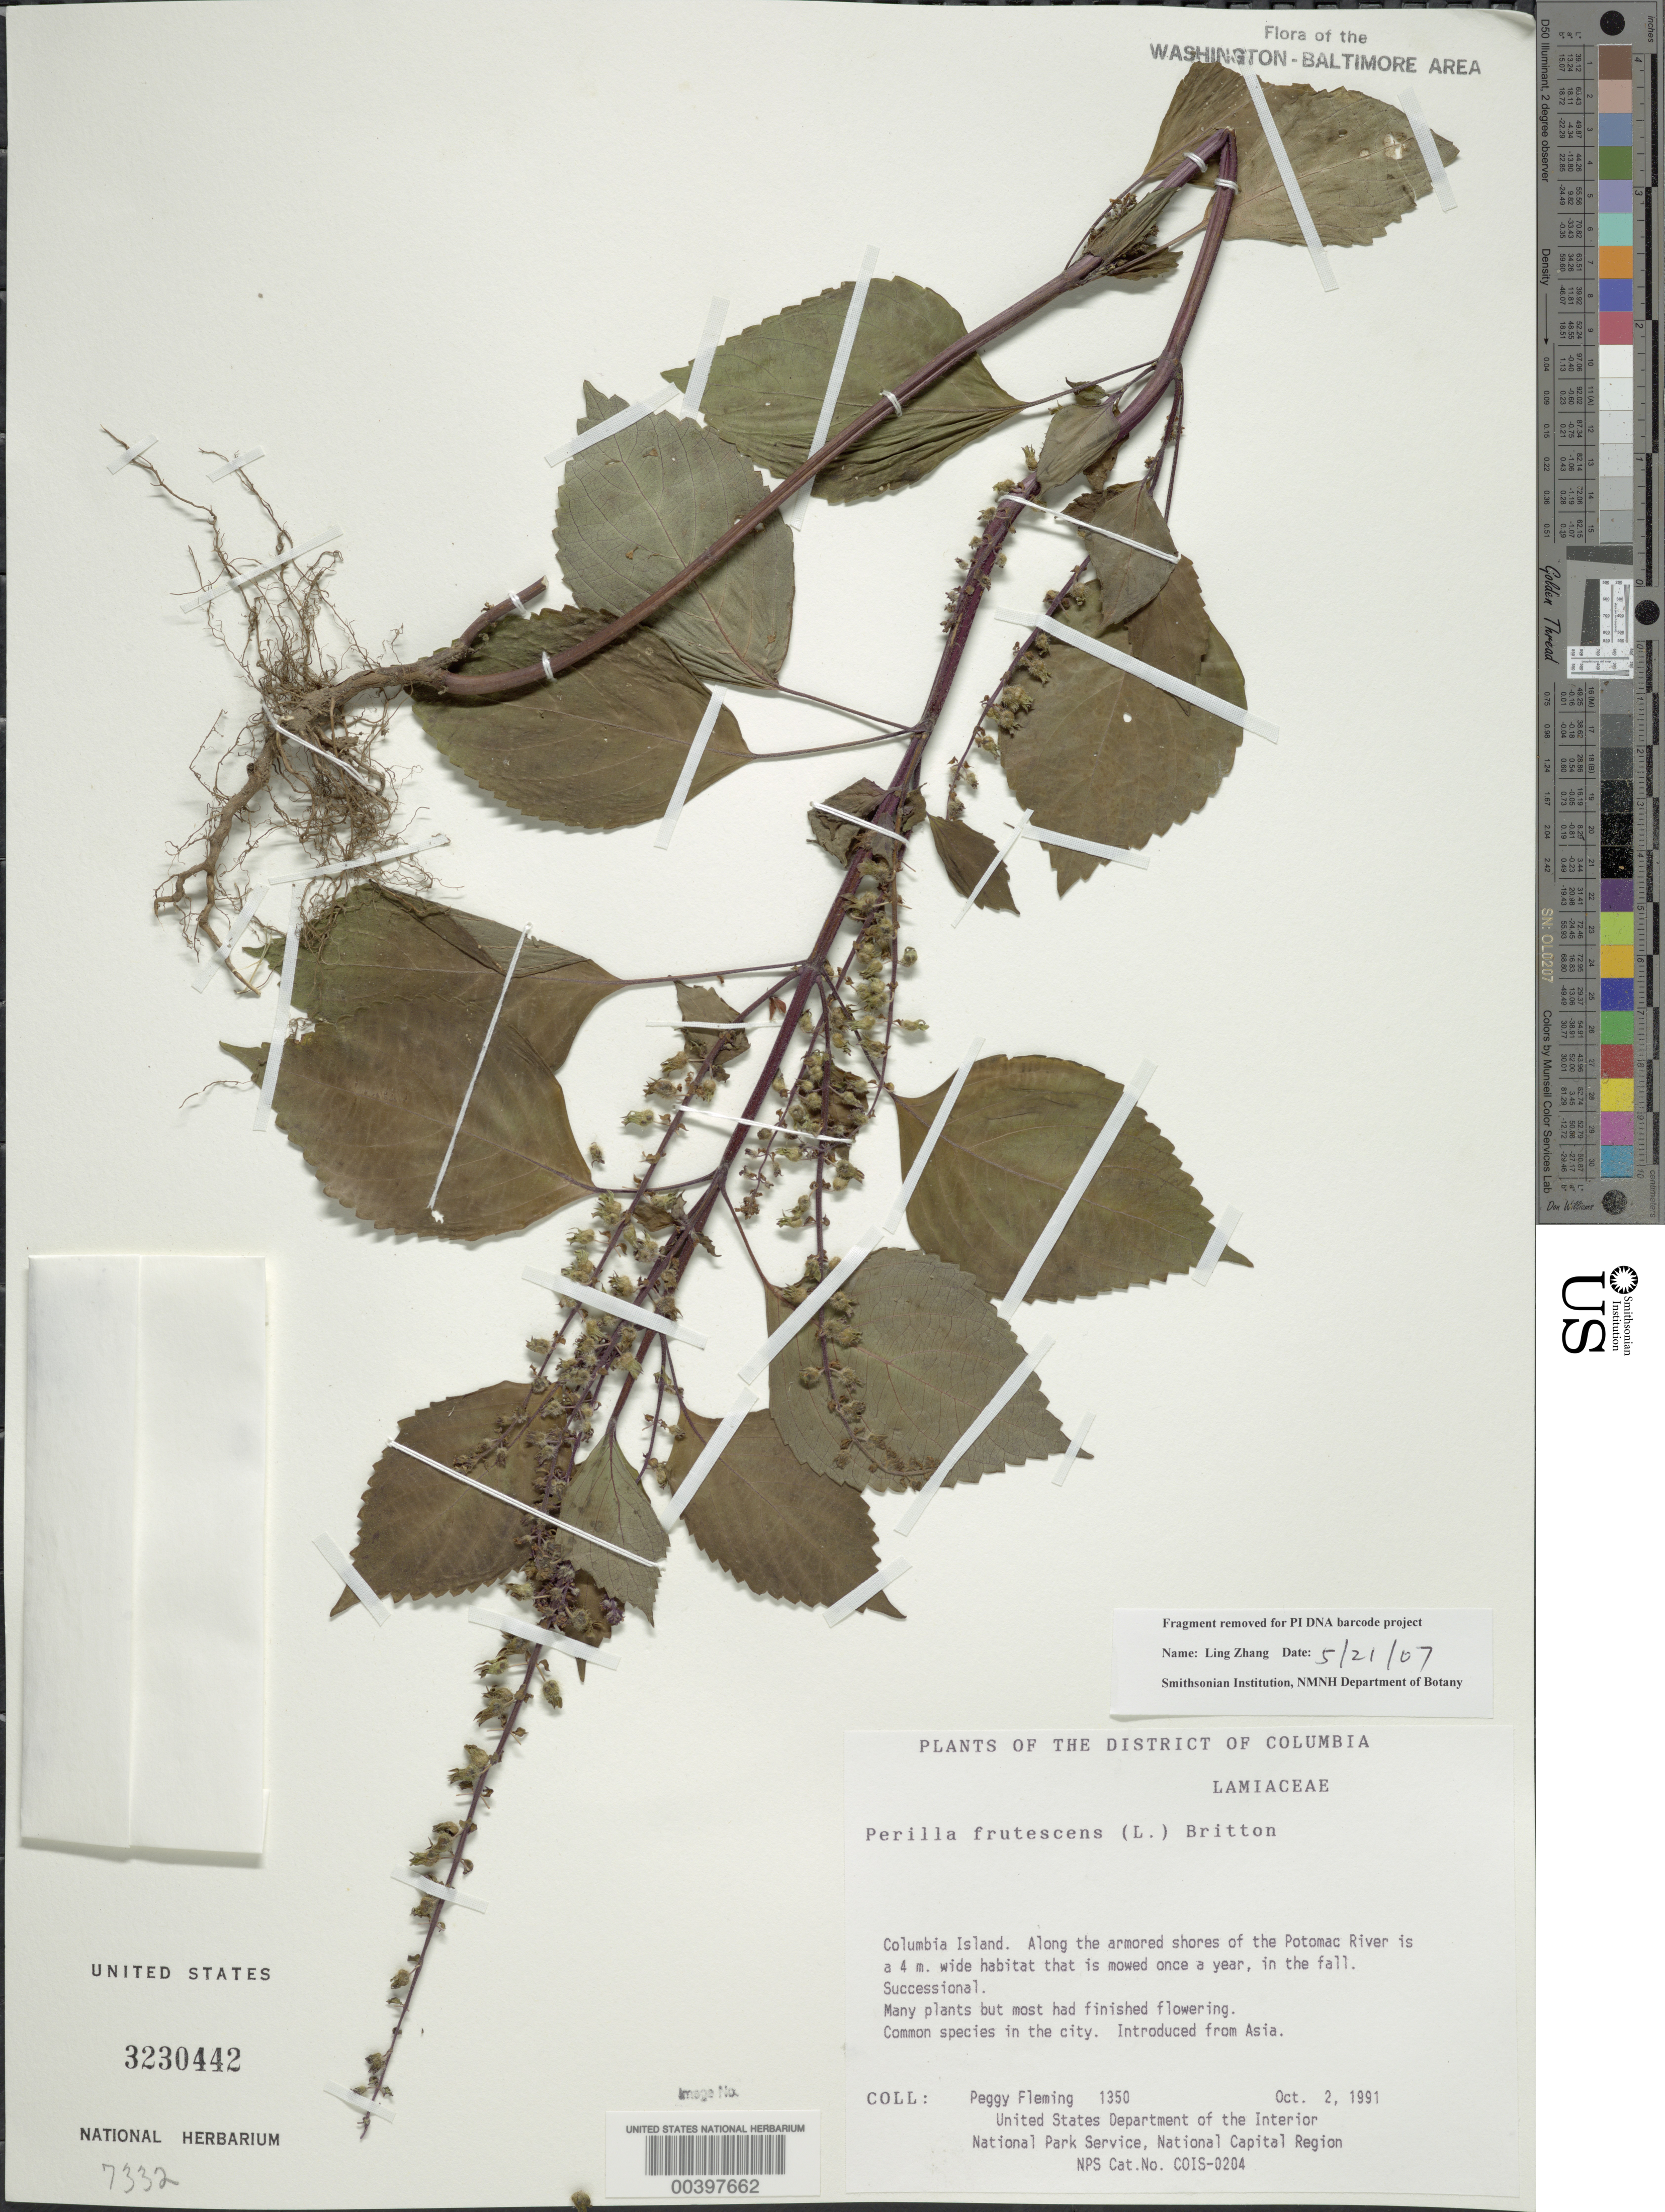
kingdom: Plantae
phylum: Tracheophyta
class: Magnoliopsida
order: Lamiales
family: Lamiaceae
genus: Perilla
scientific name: Perilla frutescens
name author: (L.) Britton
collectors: P. Fleming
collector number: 1350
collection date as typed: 02 Oct 1991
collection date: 1991-10-02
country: United States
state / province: District of Columbia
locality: Columbia Island, armored shore of Potomac River Columbia Island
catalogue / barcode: US 3230442